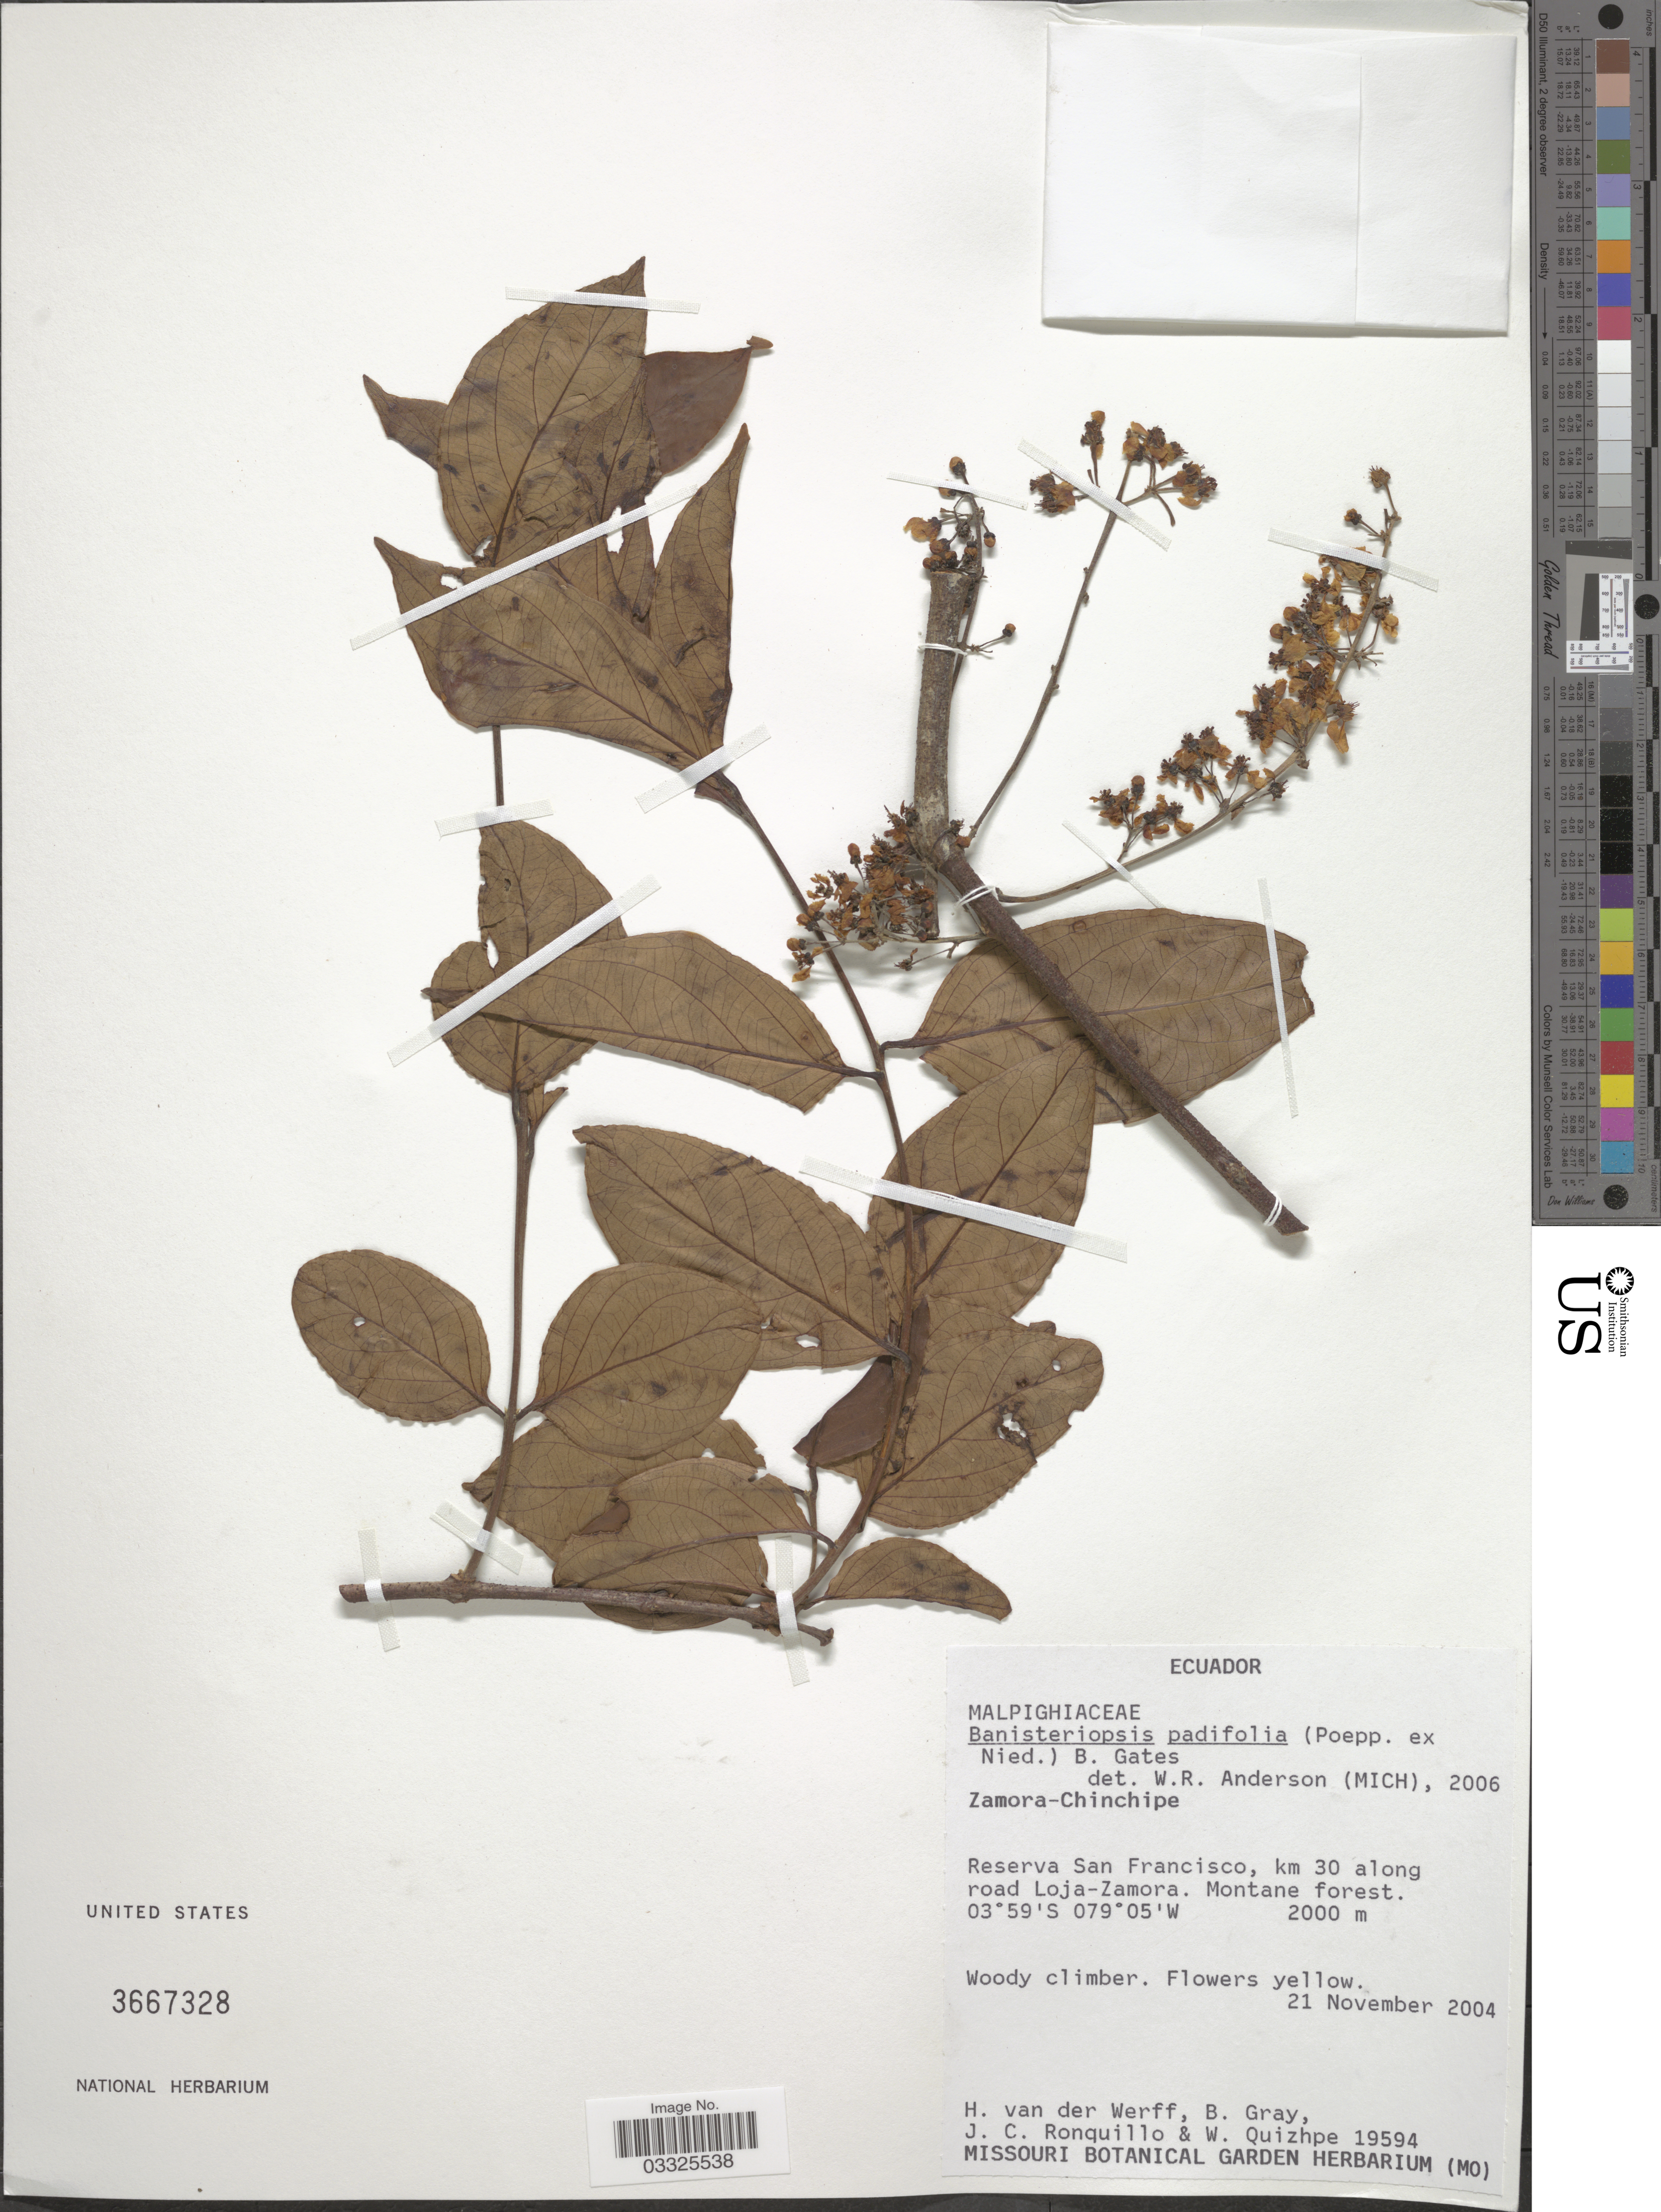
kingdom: Plantae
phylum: Tracheophyta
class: Magnoliopsida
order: Malpighiales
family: Malpighiaceae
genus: Banisteriopsis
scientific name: Banisteriopsis padifolia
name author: (Poepp. ex Nied.) B. Gates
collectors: H. van der Werff, B. Gray, J. Ronquillo & W. Quizhpe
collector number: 19594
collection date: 2004-11-21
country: Ecuador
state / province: Zamora-Chinchipe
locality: Reserva San Francisco, km 30 along road Loja-Zamora.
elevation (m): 2000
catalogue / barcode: US 3667328